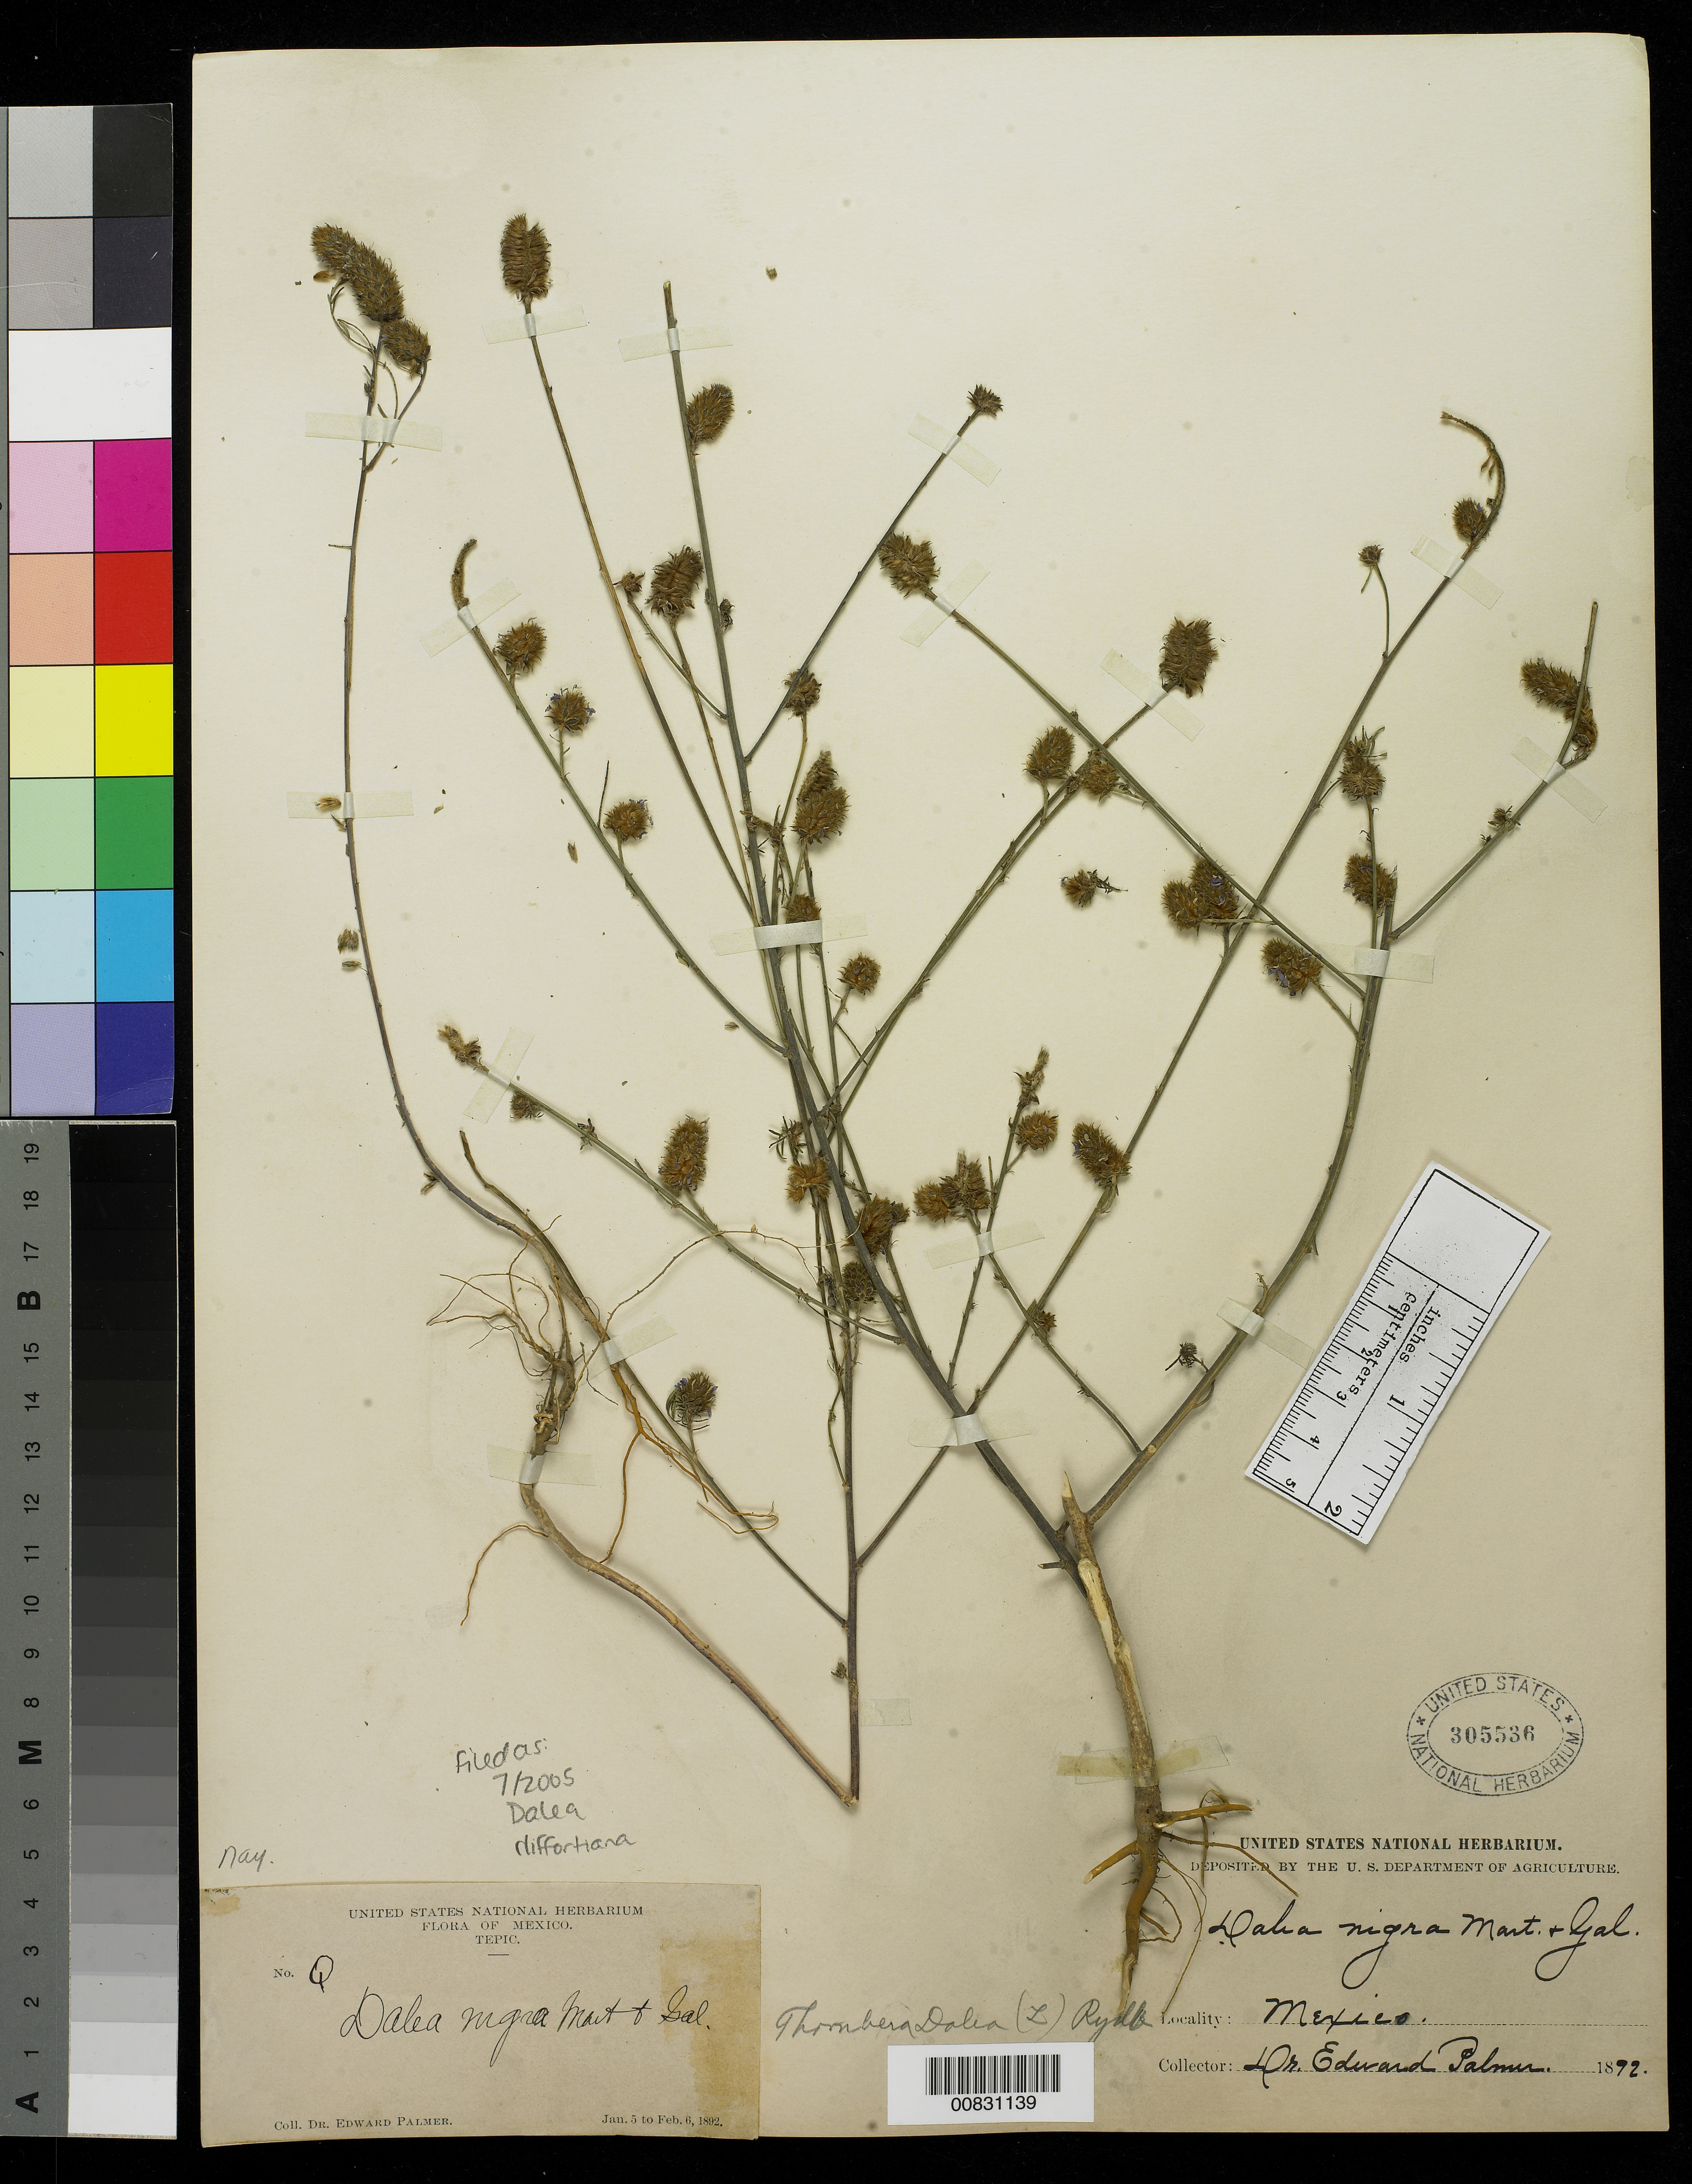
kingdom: Plantae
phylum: Tracheophyta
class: Magnoliopsida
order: Fabales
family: Fabaceae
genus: Dalea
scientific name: Dalea cliffortiana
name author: Willd.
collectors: E. Palmer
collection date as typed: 05 Jan 1892 to 06 Feb 1892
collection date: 1892-01-05/1892-02-06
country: Mexico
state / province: Nayarit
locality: Q. Tepic, Nayarit.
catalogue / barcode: US 305536